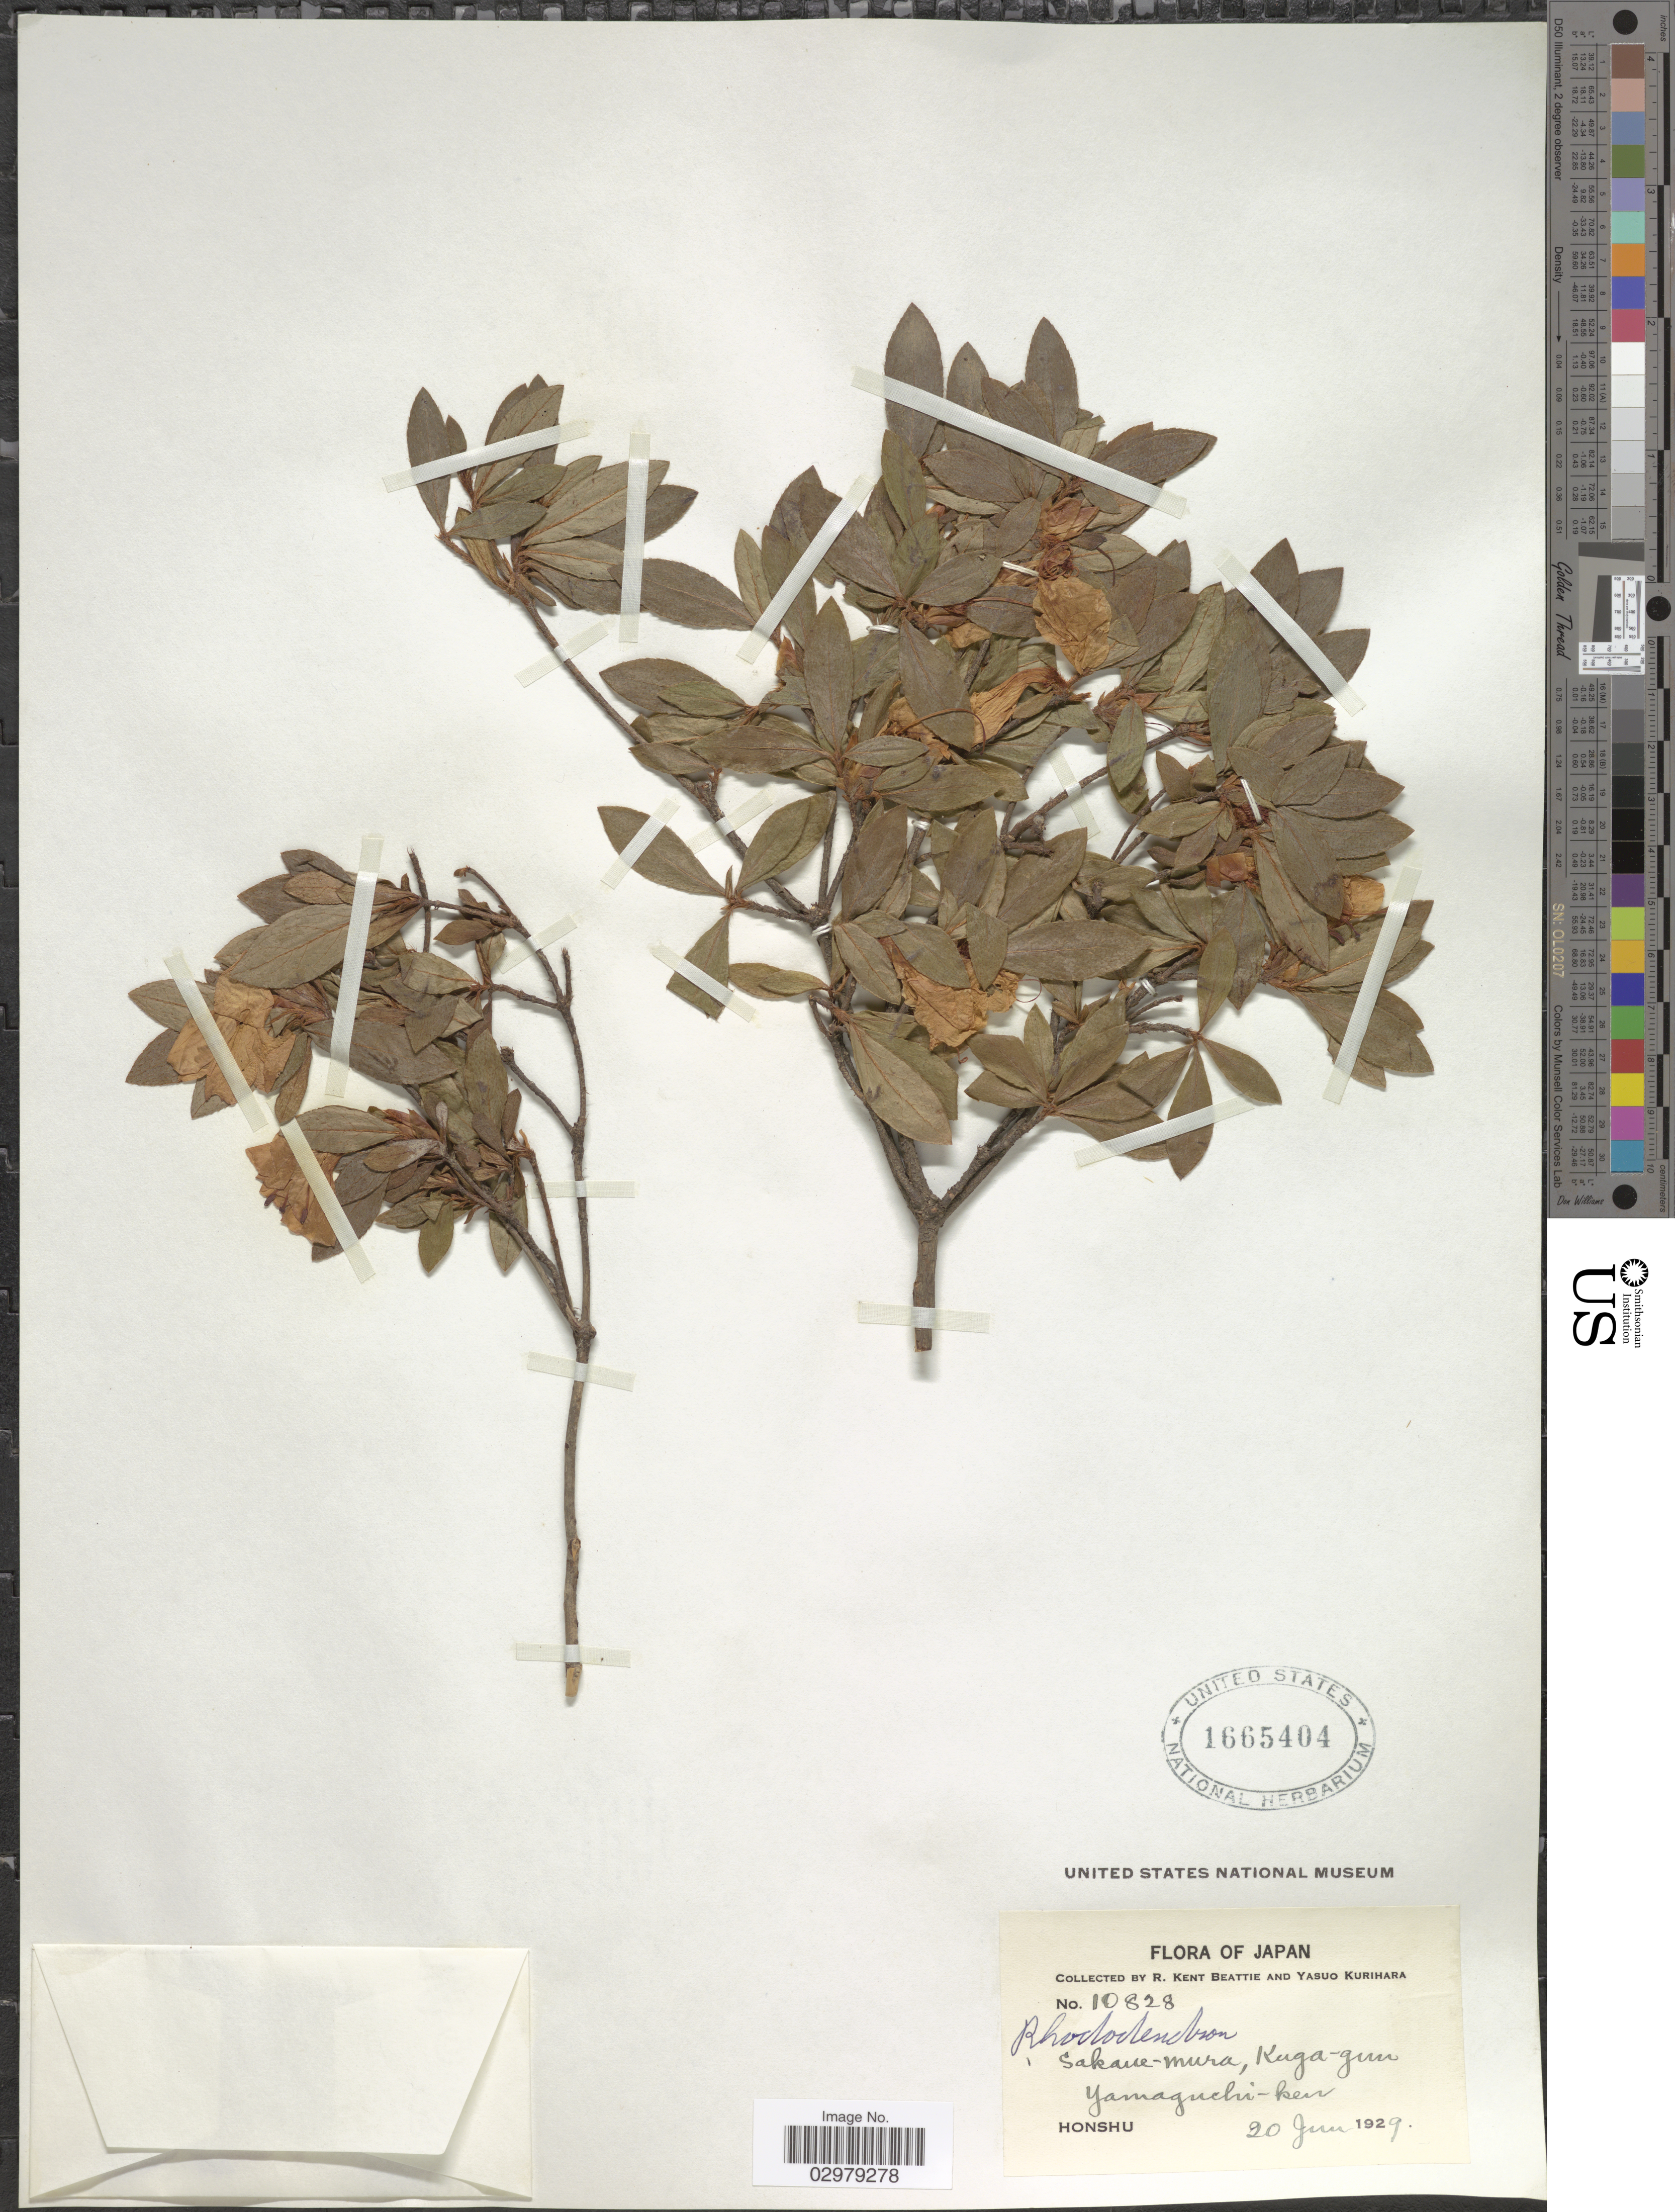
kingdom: Plantae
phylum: Tracheophyta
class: Magnoliopsida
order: Ericales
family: Ericaceae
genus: Rhododendron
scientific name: Rhododendron sp.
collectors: R. K. Beattie & Y. Kurihara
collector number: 10828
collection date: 1929-06-20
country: Japan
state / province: Yamaguti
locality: Sakane-mura, Kuga-gun, Yamaguchi-ken.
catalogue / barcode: US 1665404